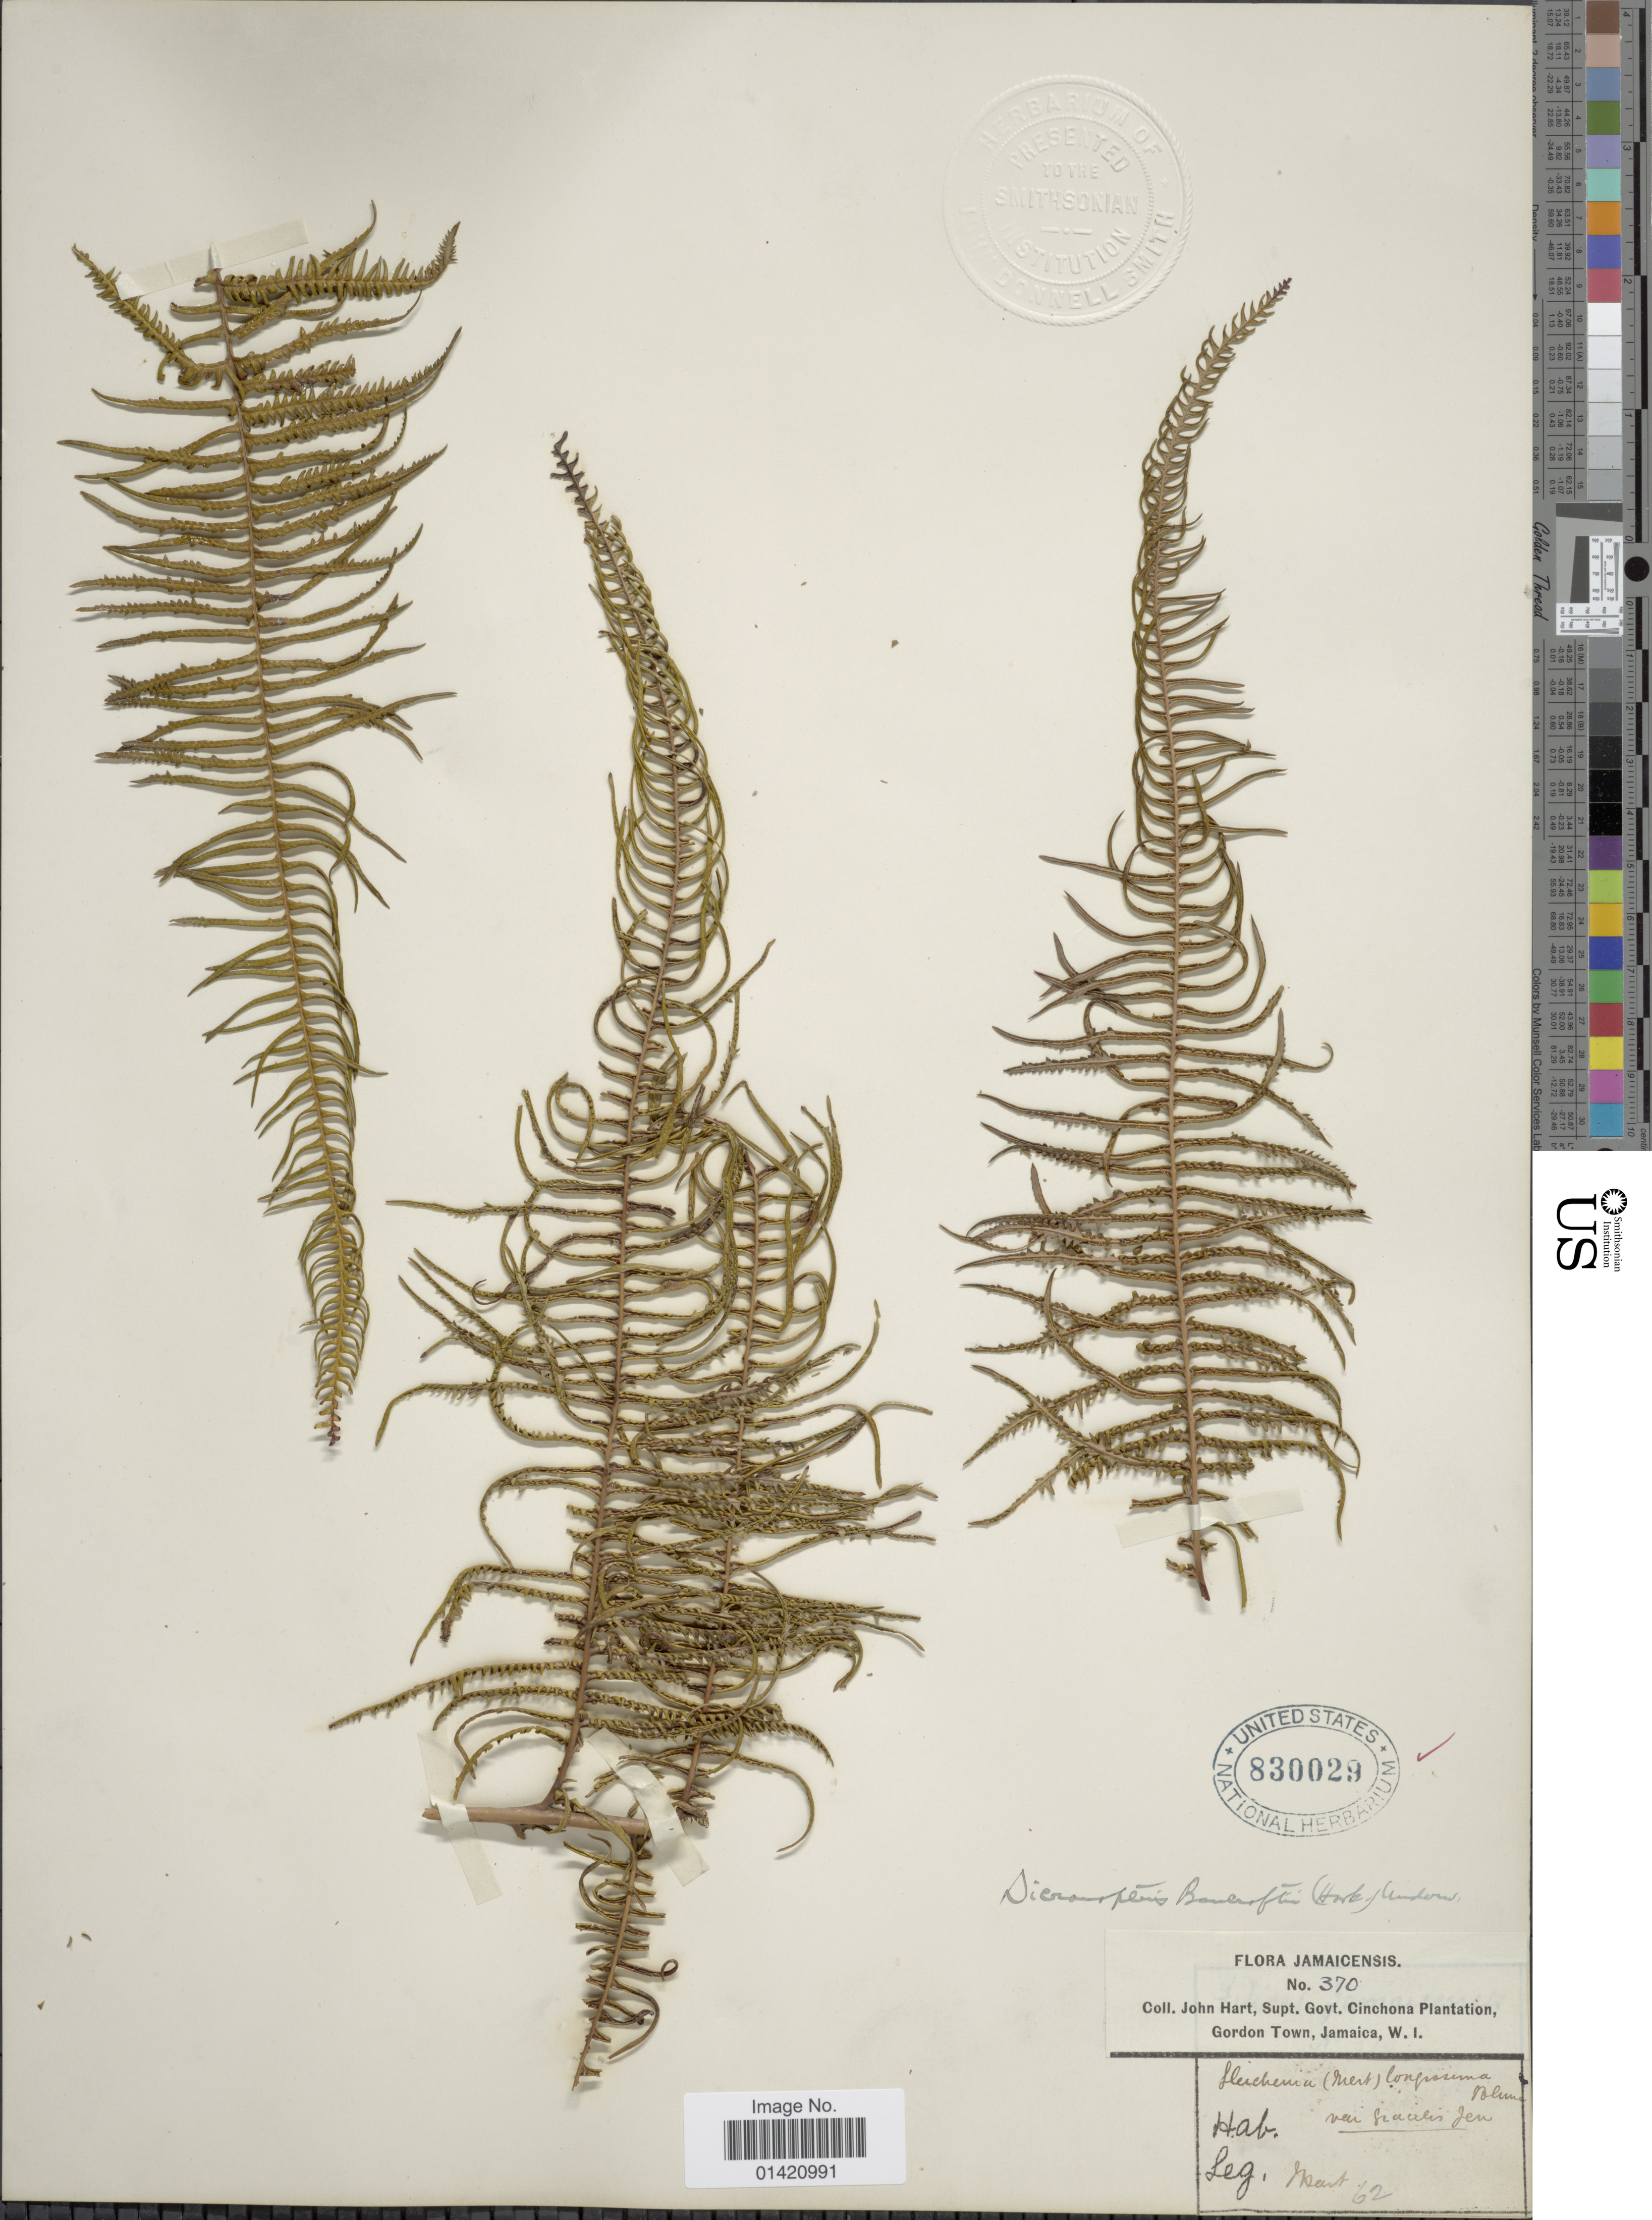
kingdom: Plantae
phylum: Tracheophyta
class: Polypodiopsida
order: Gleicheniales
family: Gleicheniaceae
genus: Diplopterygium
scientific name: Diplopterygium bancroftii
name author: (Hook.) A.R. Sm.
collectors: J. H. Hart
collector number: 370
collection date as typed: Transcribed d/m/y: /3/62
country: Jamaica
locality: Supt. Govt. Cinchona Plantation, Gordon Town. W.I.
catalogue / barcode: US 830029